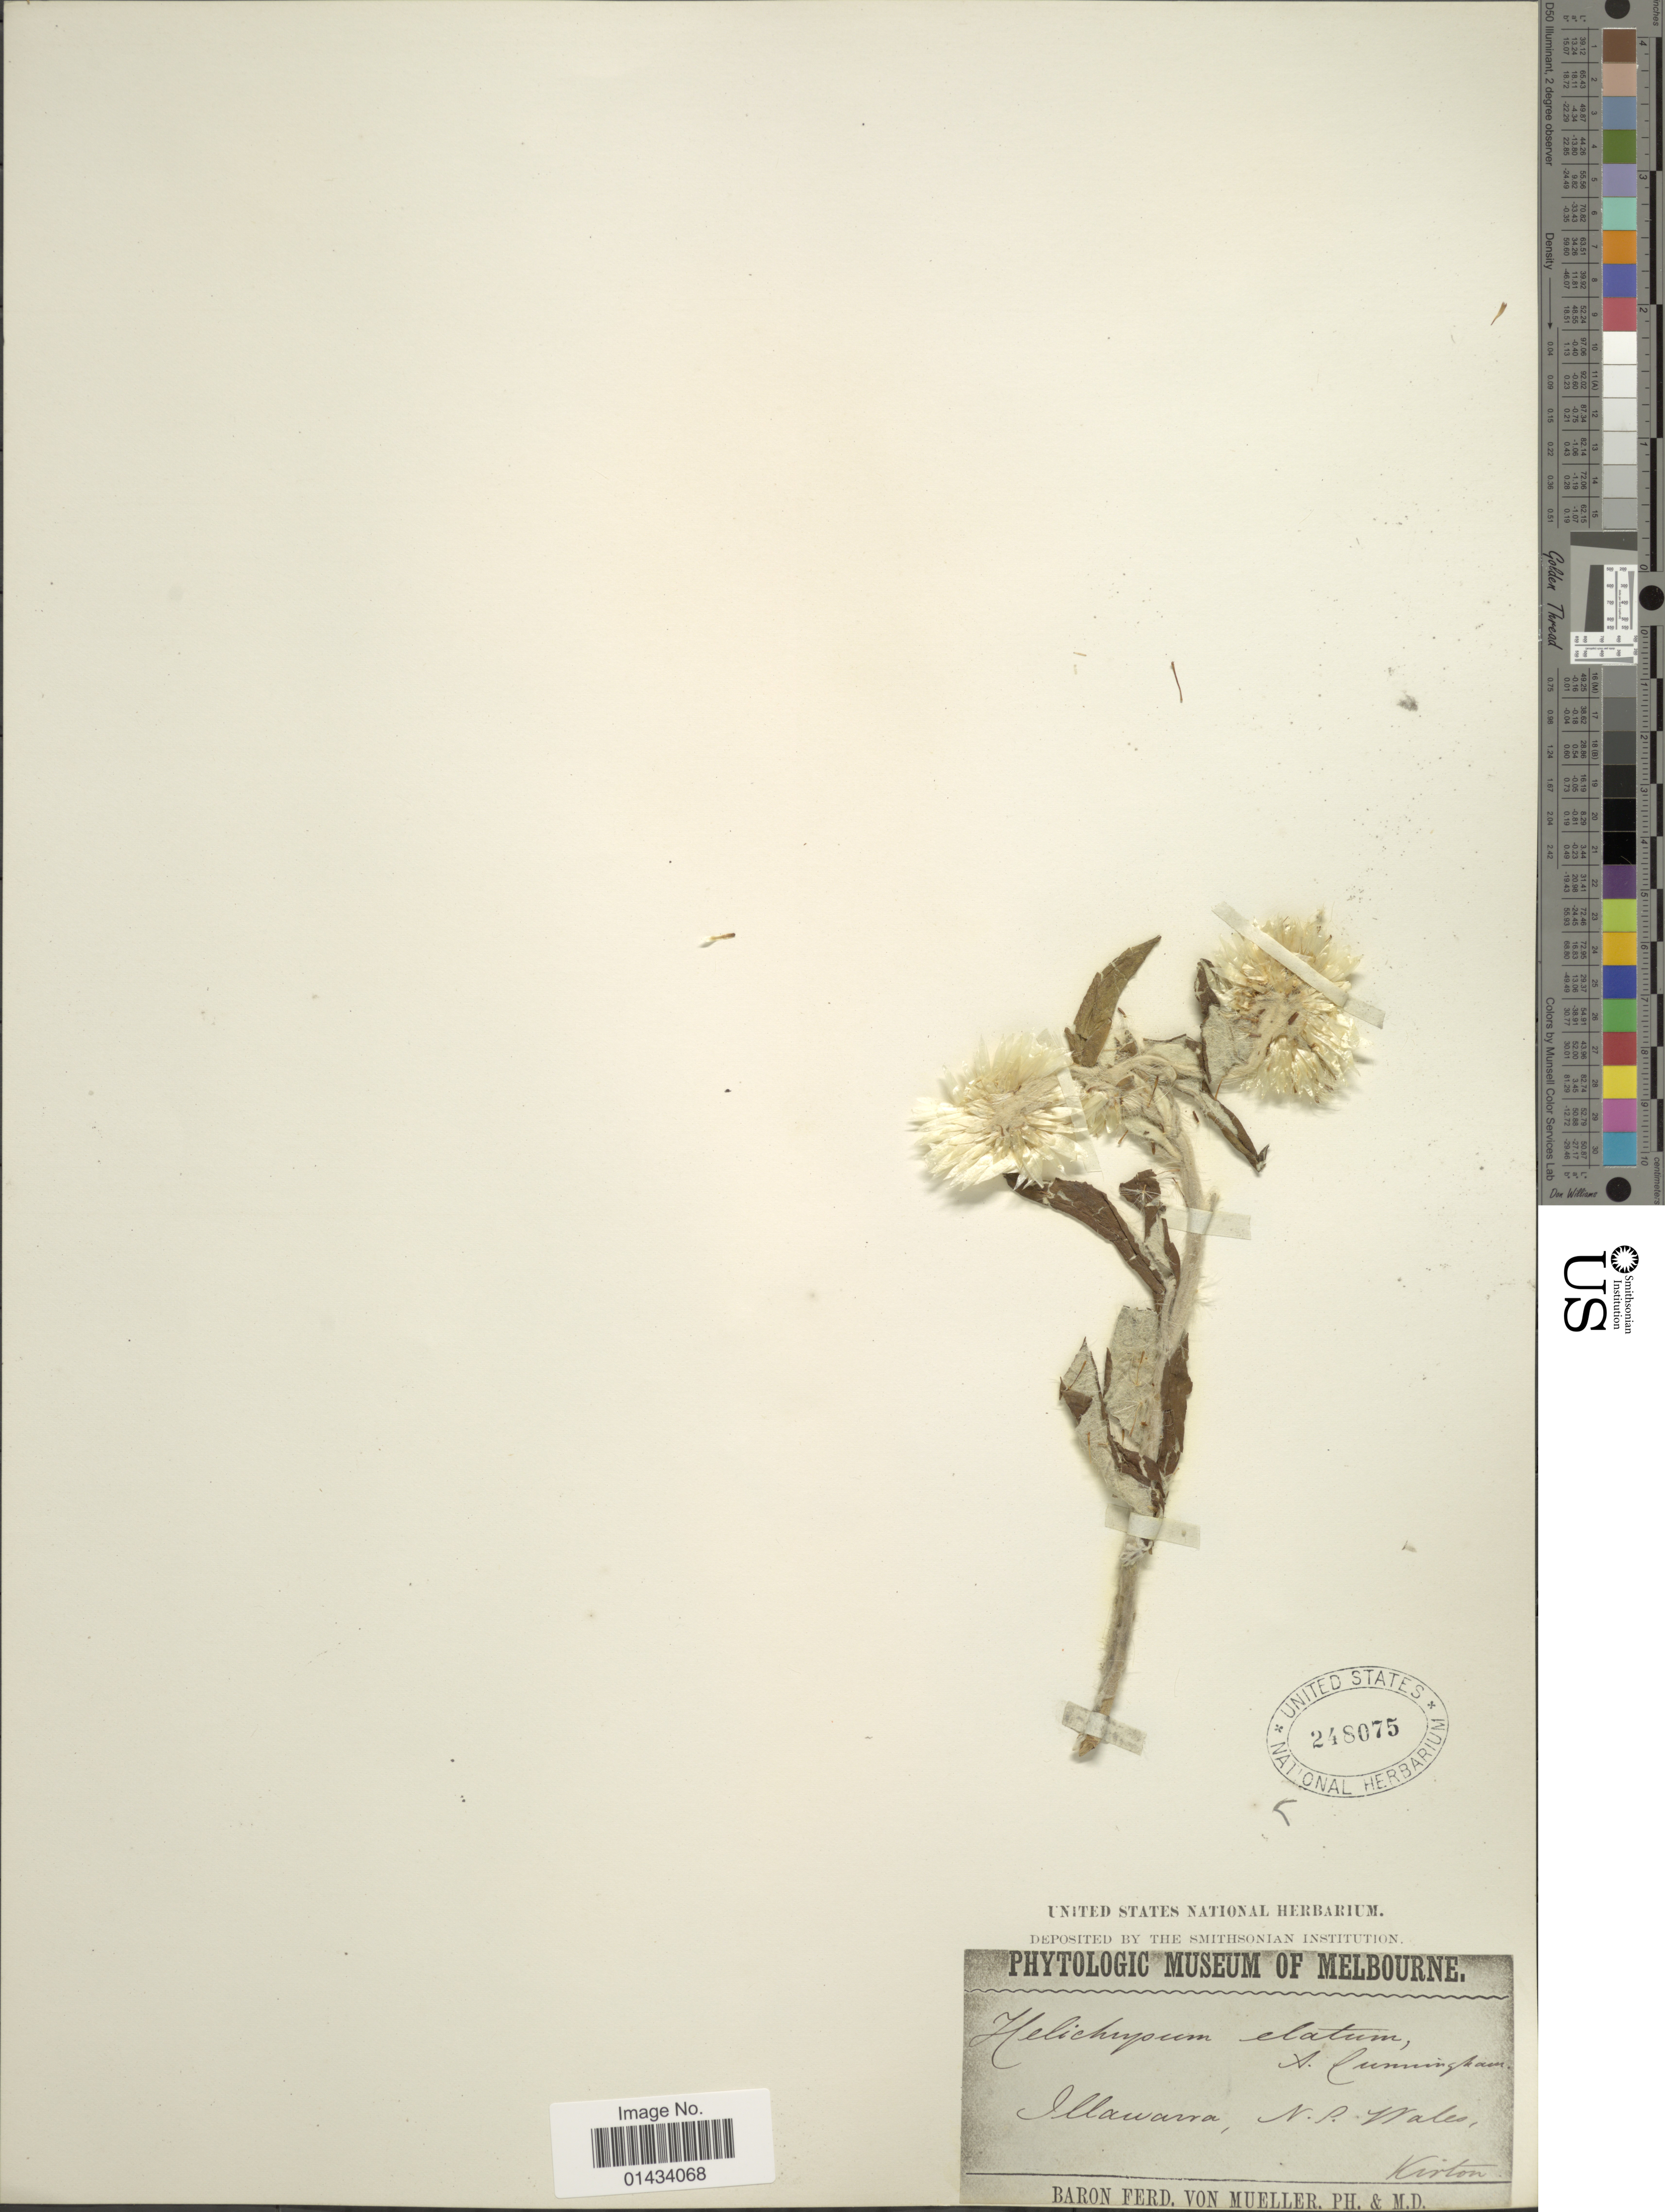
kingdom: Plantae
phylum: Tracheophyta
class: Magnoliopsida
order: Asterales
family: Asteraceae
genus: Coronidium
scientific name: Coronidium elatum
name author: (A. Cunn. ex DC.) Paul G. Wilson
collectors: F. von Mueller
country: Australia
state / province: New South Wales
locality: Illawarra, Kirton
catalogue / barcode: US 248075